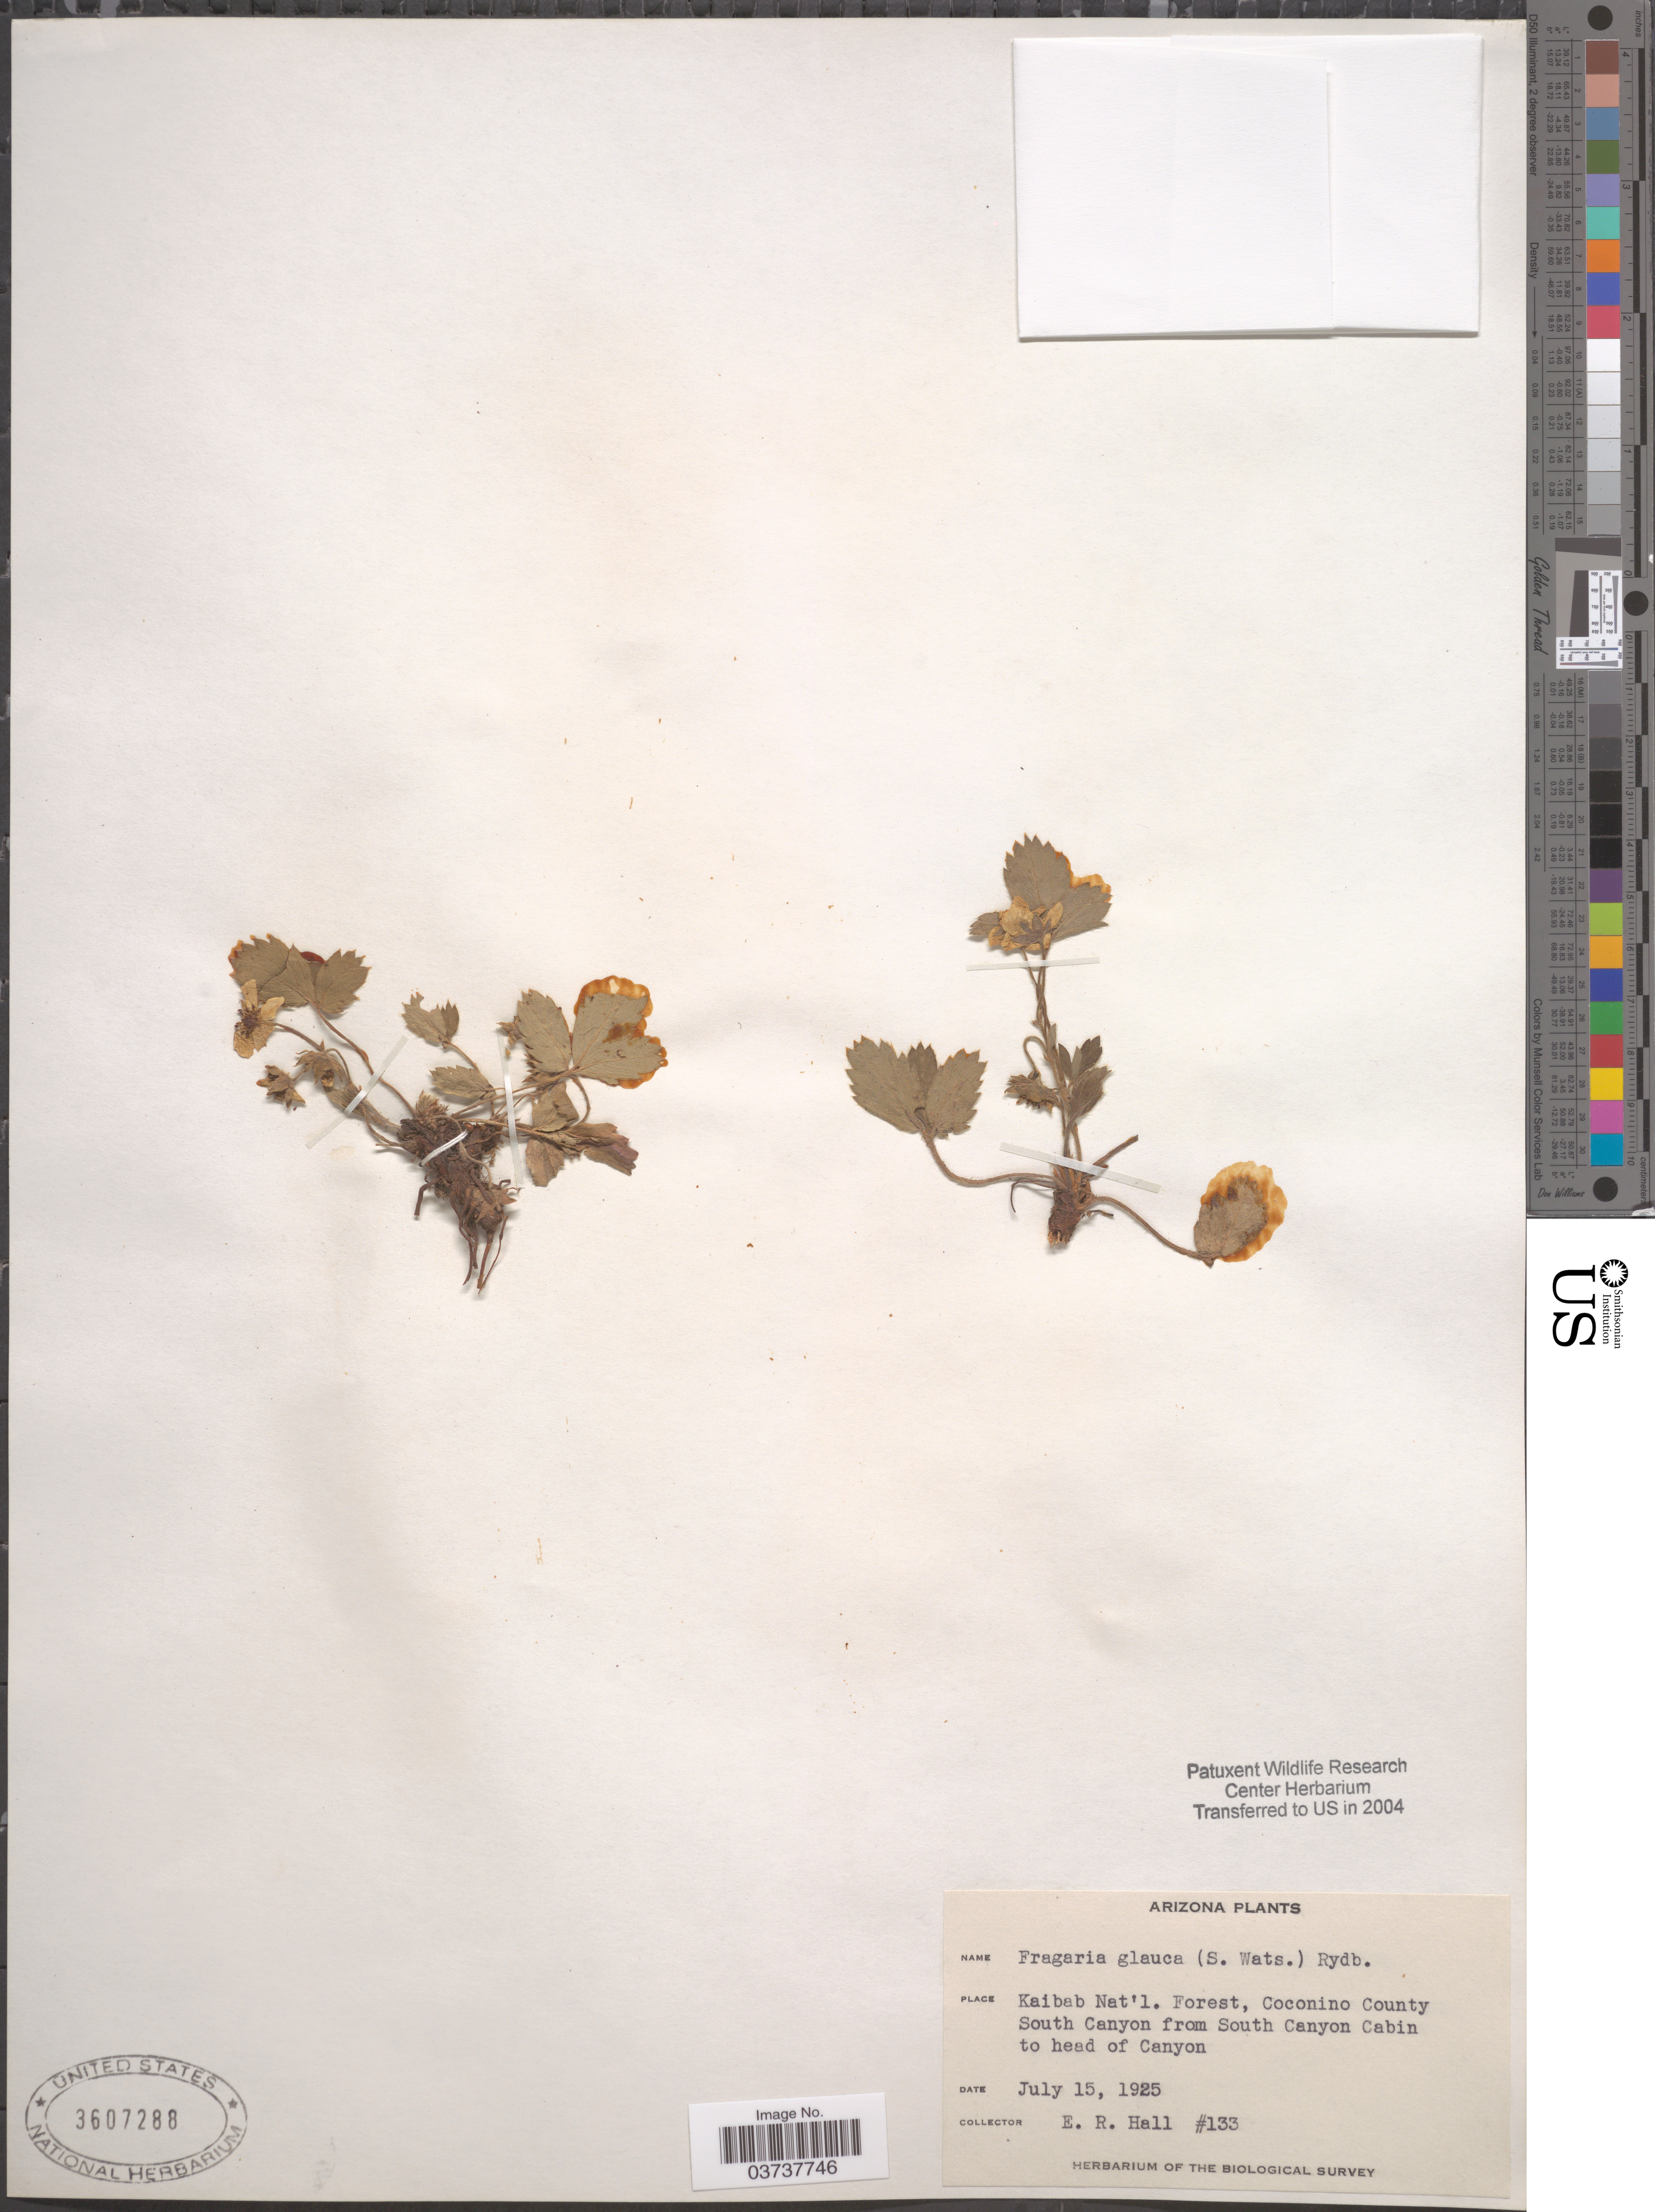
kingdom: Plantae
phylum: Tracheophyta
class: Magnoliopsida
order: Rosales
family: Rosaceae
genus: Fragaria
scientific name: Fragaria virginiana subsp. glauca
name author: (S. Watson) Staudt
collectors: E. Hall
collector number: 133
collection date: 1925-07-15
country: United States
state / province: Arizona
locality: Kaibab Natl'l. Forest, Coconino County South Canyon from South Canyon Cabin to head of Canyon.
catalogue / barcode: US 3607288